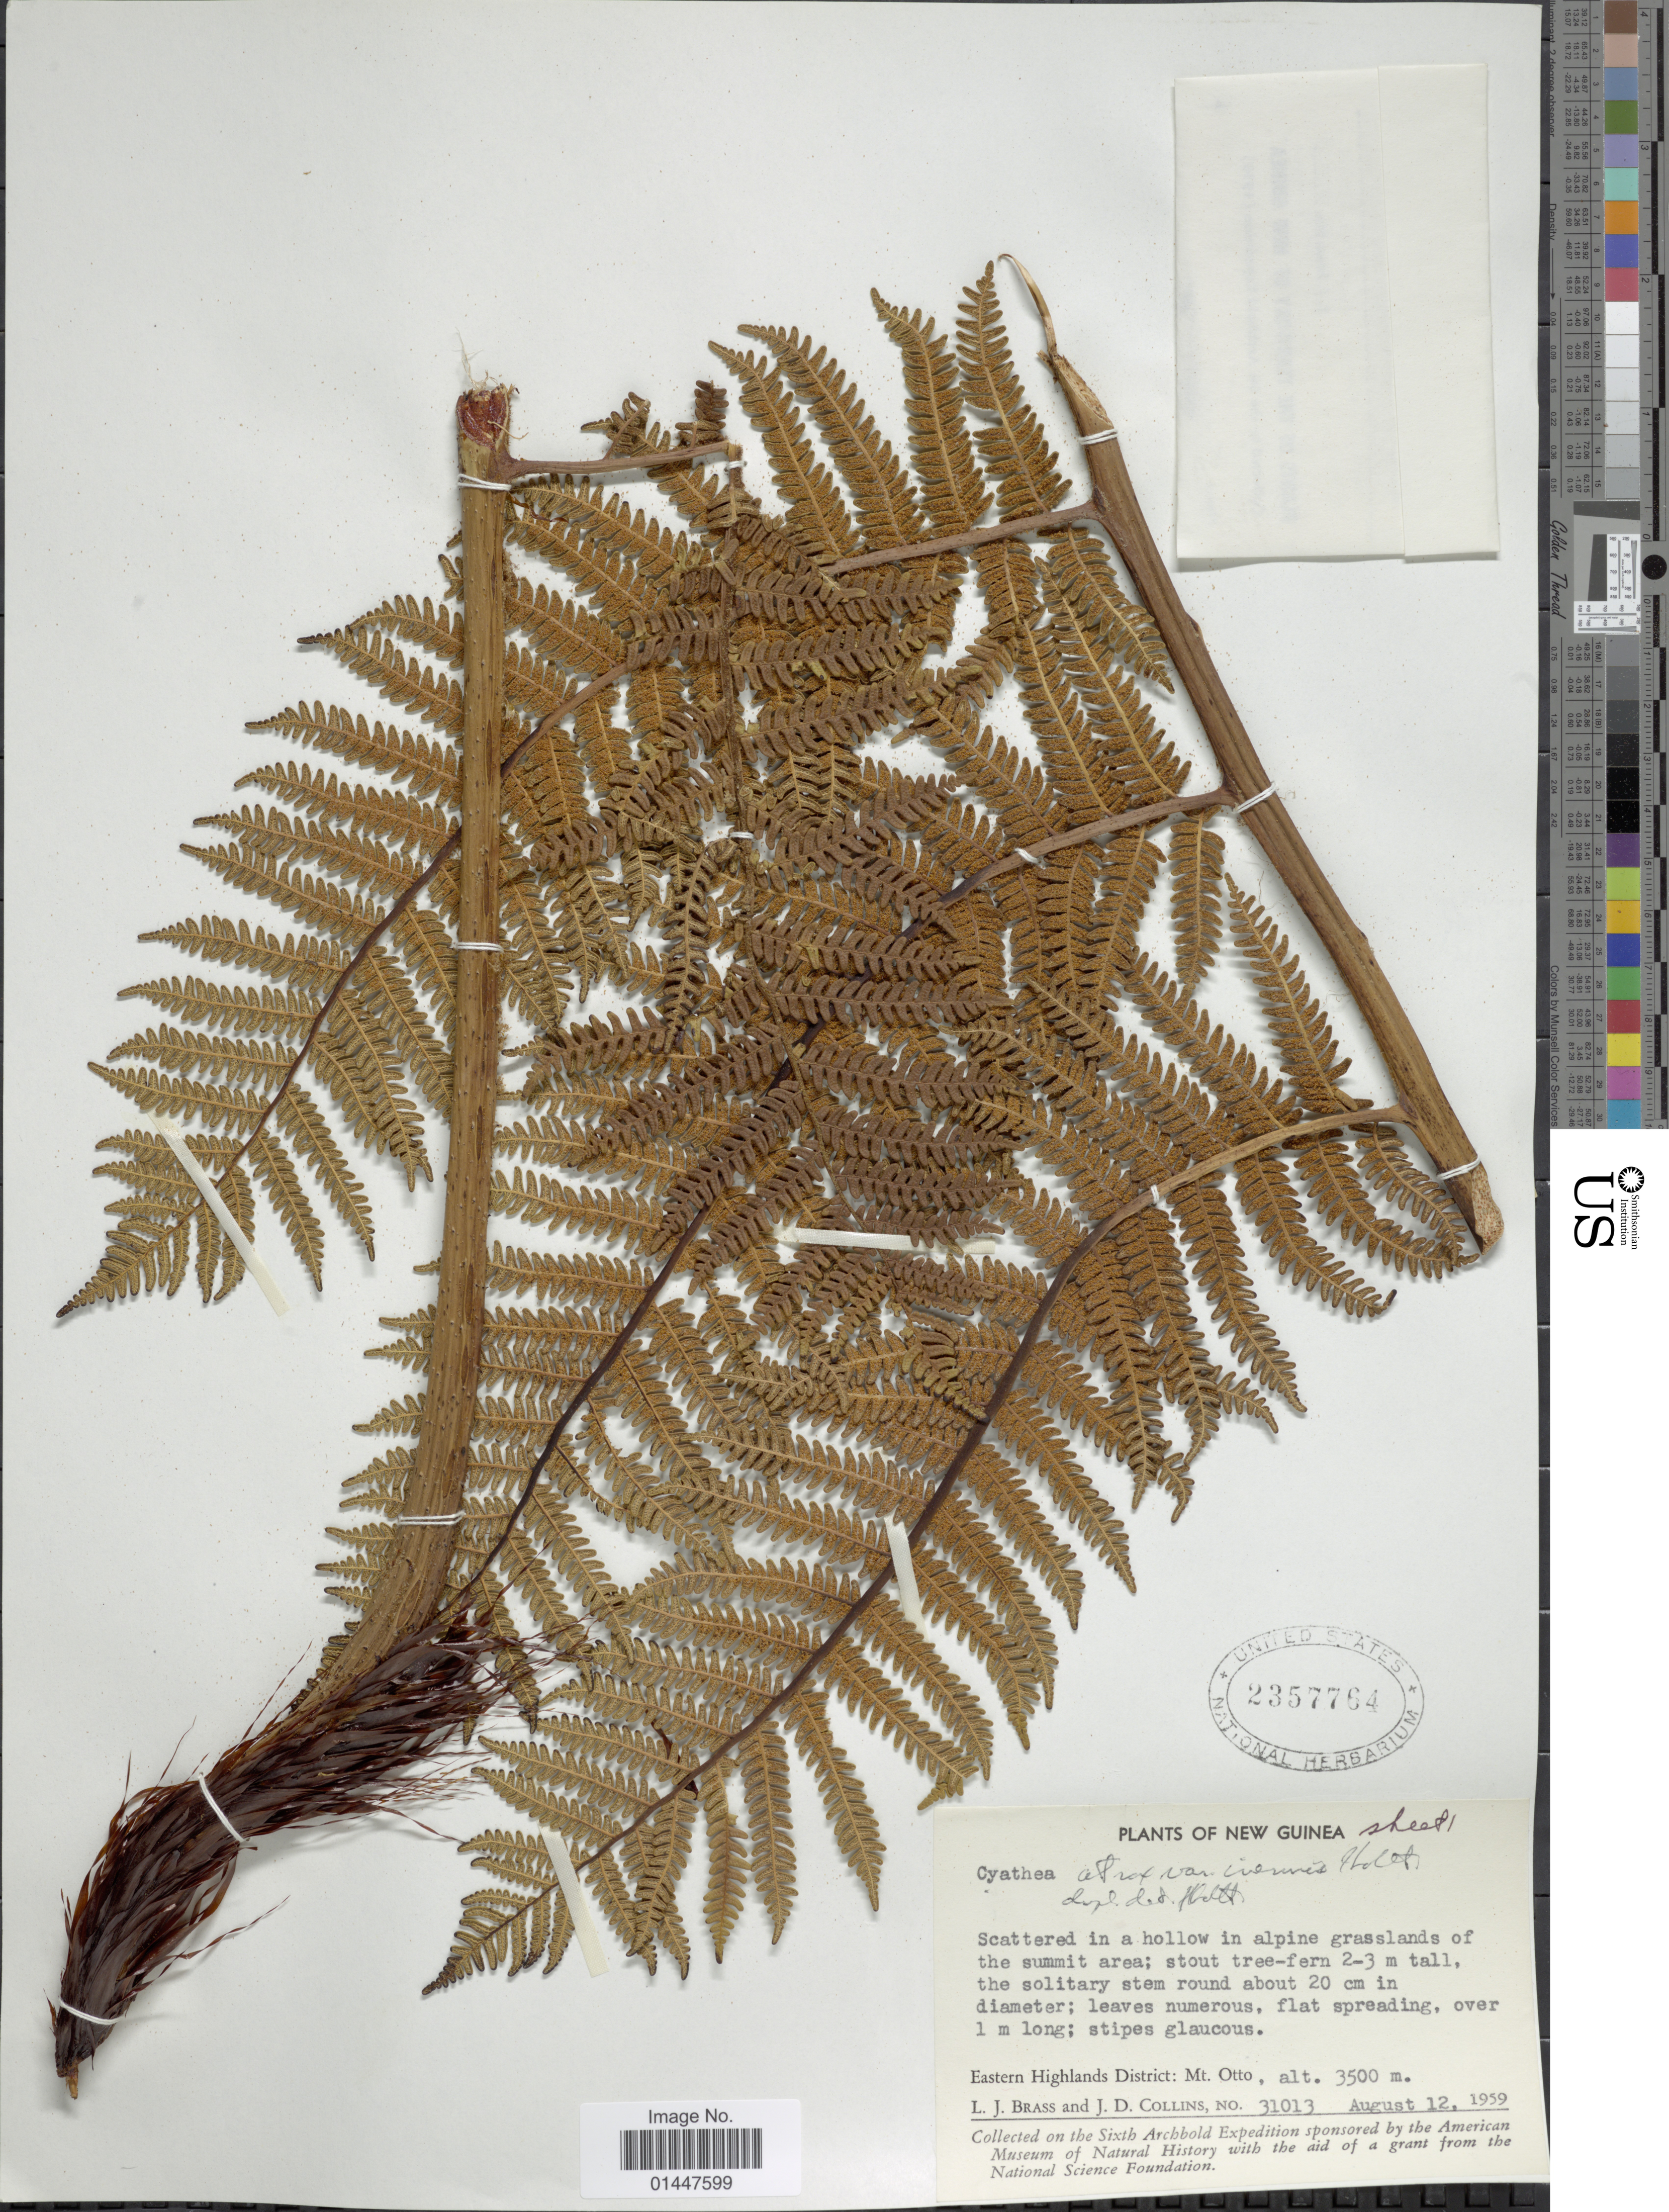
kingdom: Plantae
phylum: Tracheophyta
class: Polypodiopsida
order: Cyatheales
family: Cyatheaceae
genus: Sphaeropteris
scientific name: Sphaeropteris atrox var. inermis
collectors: L. J. Brass & J. Collins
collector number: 31013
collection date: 1959-08-12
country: Papua New Guinea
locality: New Guinea. Eastern Highlands District: Mt Otto. Scatterd in a hollow alpine grasslands of the summit area,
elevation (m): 3500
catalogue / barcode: US 2357764